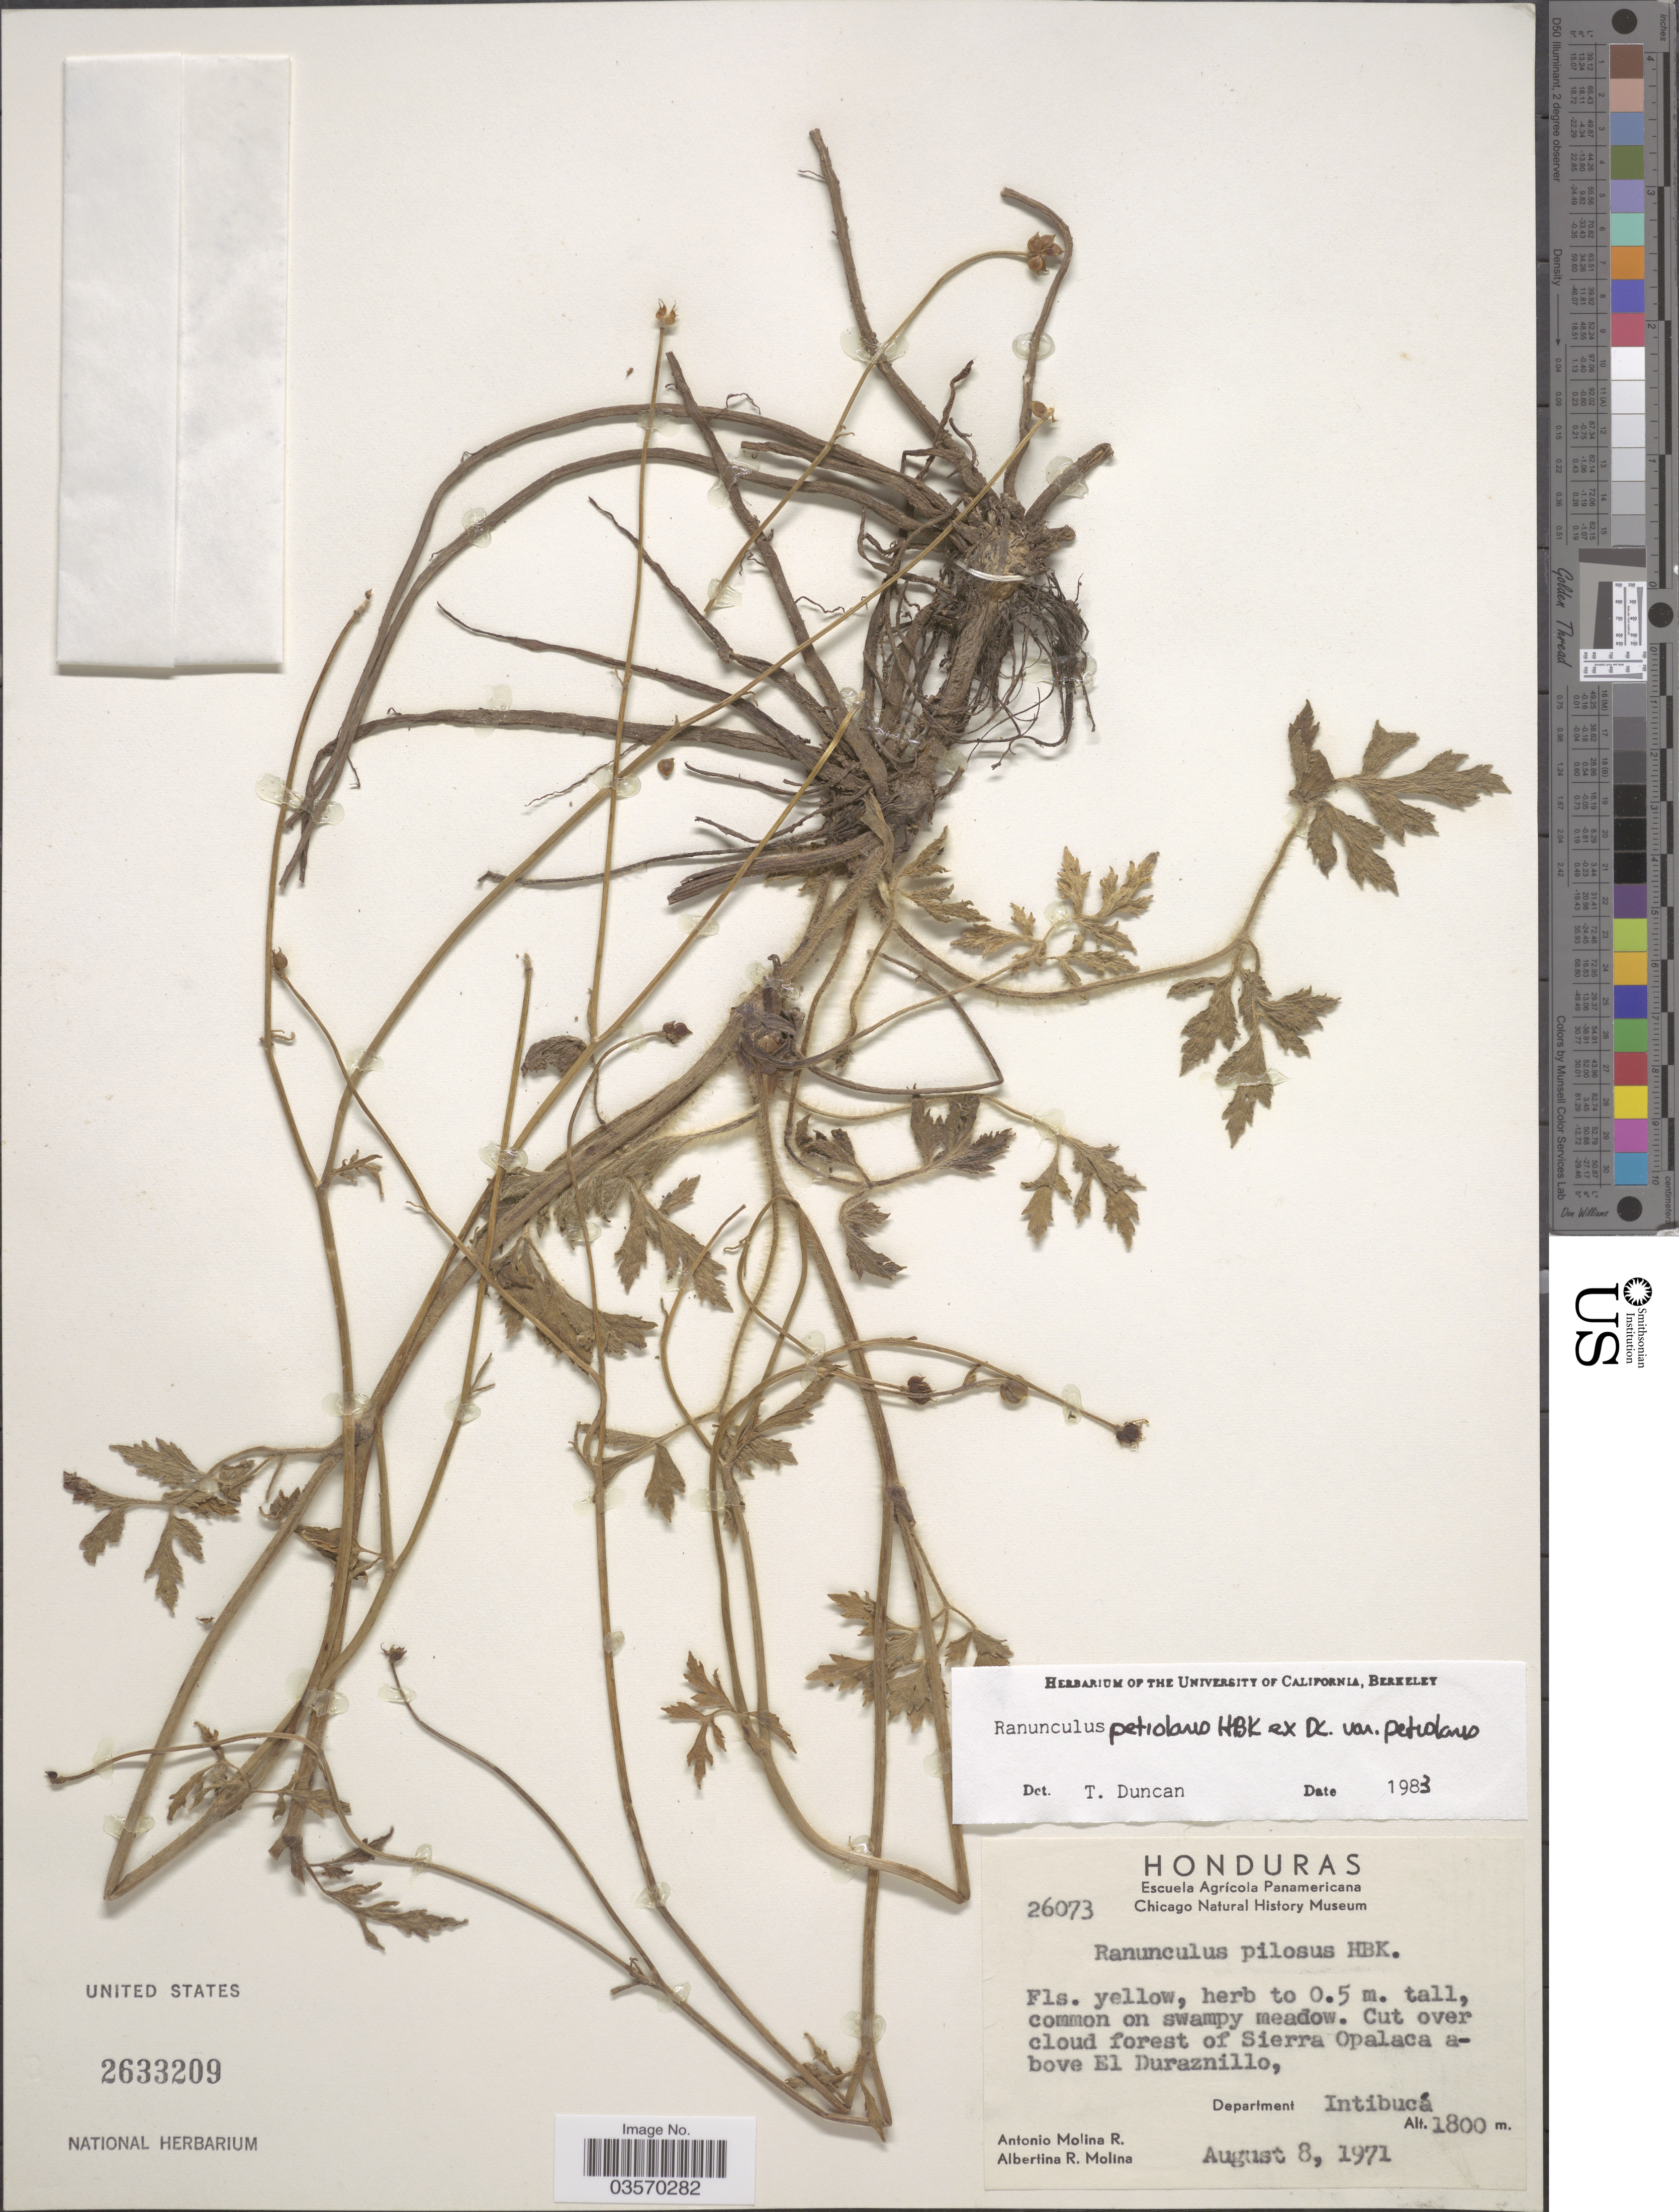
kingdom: Plantae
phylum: Tracheophyta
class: Magnoliopsida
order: Ranunculales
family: Ranunculaceae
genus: Ranunculus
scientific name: Ranunculus petiolaris var. petiolaris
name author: Kunth ex DC.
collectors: A. Molina R. & A. R. Molina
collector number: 26073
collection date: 1971-08-08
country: Honduras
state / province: Intibuca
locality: Cut over cloud forest of Sierra Opalaca above El Duraznillo, Department Intibucá.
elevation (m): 1800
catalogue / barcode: US 2633209